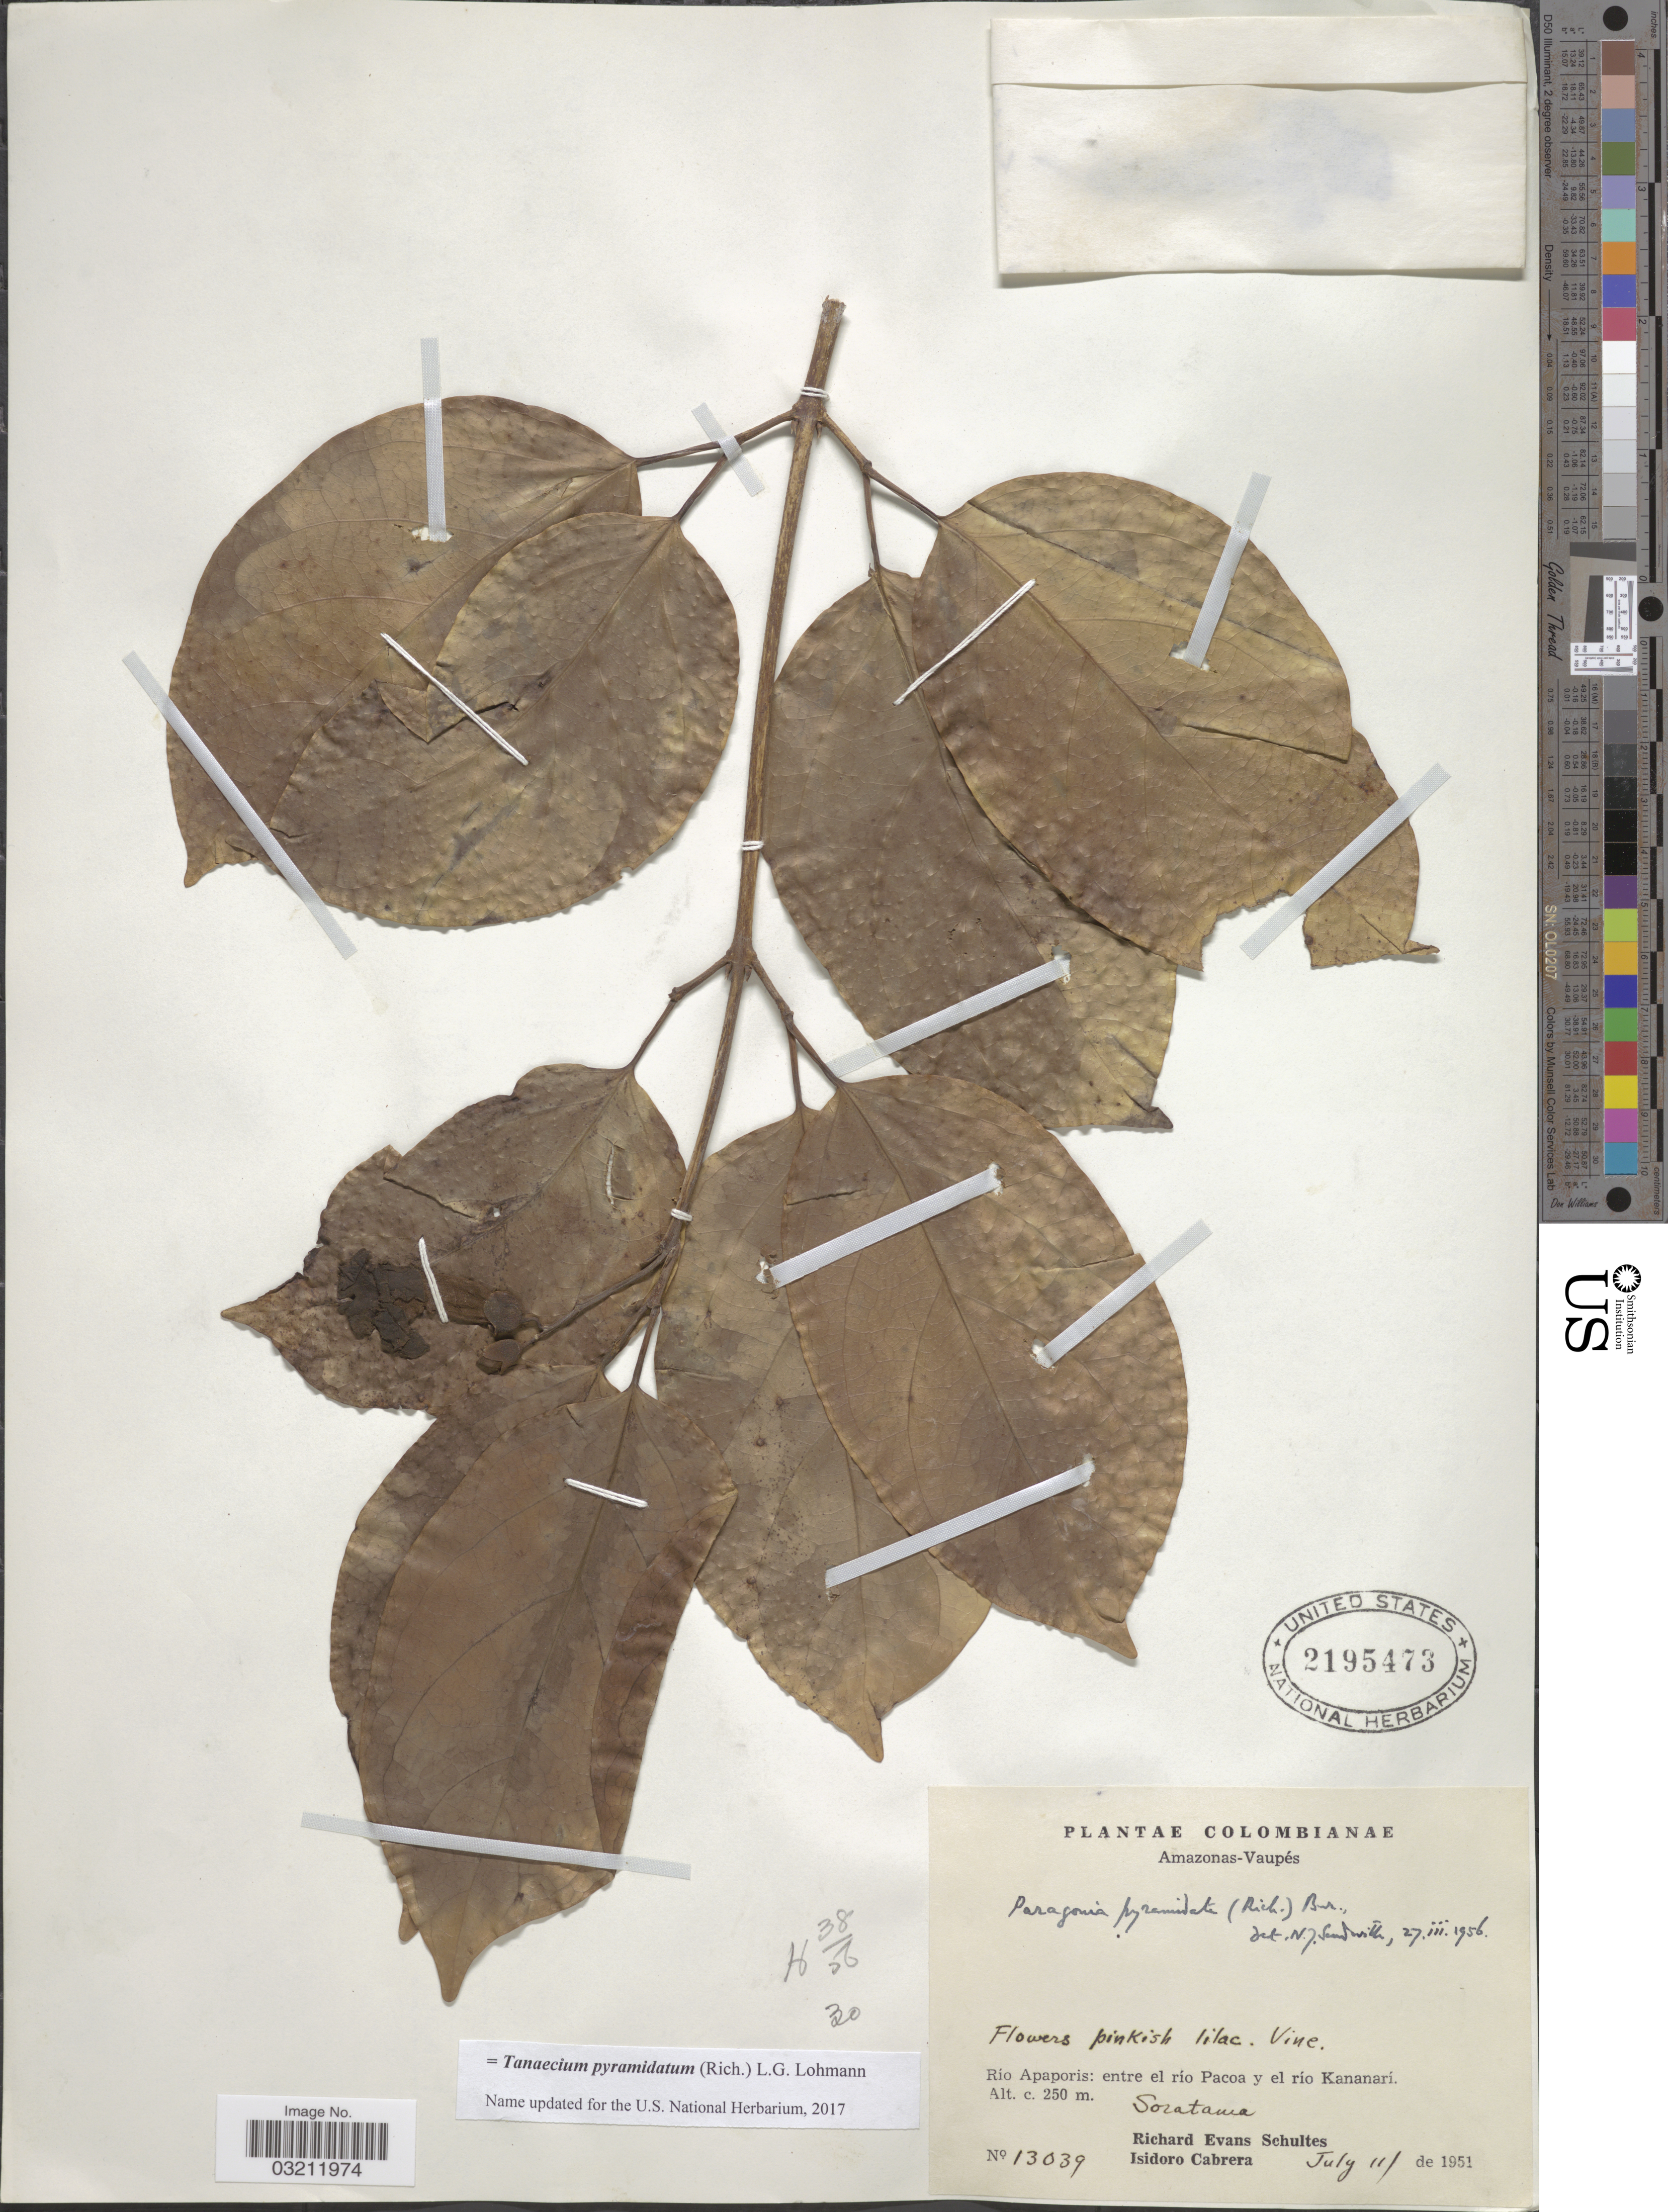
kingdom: Plantae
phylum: Tracheophyta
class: Magnoliopsida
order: Lamiales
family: Bignoniaceae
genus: Tanaecium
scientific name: Tanaecium pyramidatum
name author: (Rich.) L.G. Lohmann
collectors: R. E. Schultes & I. Cabrera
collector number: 13039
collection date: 1951-07-11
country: Colombia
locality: Amazonas-Vaupés. Río Apaporis: entre el río Pacoa y el río Kananarí. Soratama.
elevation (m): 250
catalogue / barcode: US 2195473